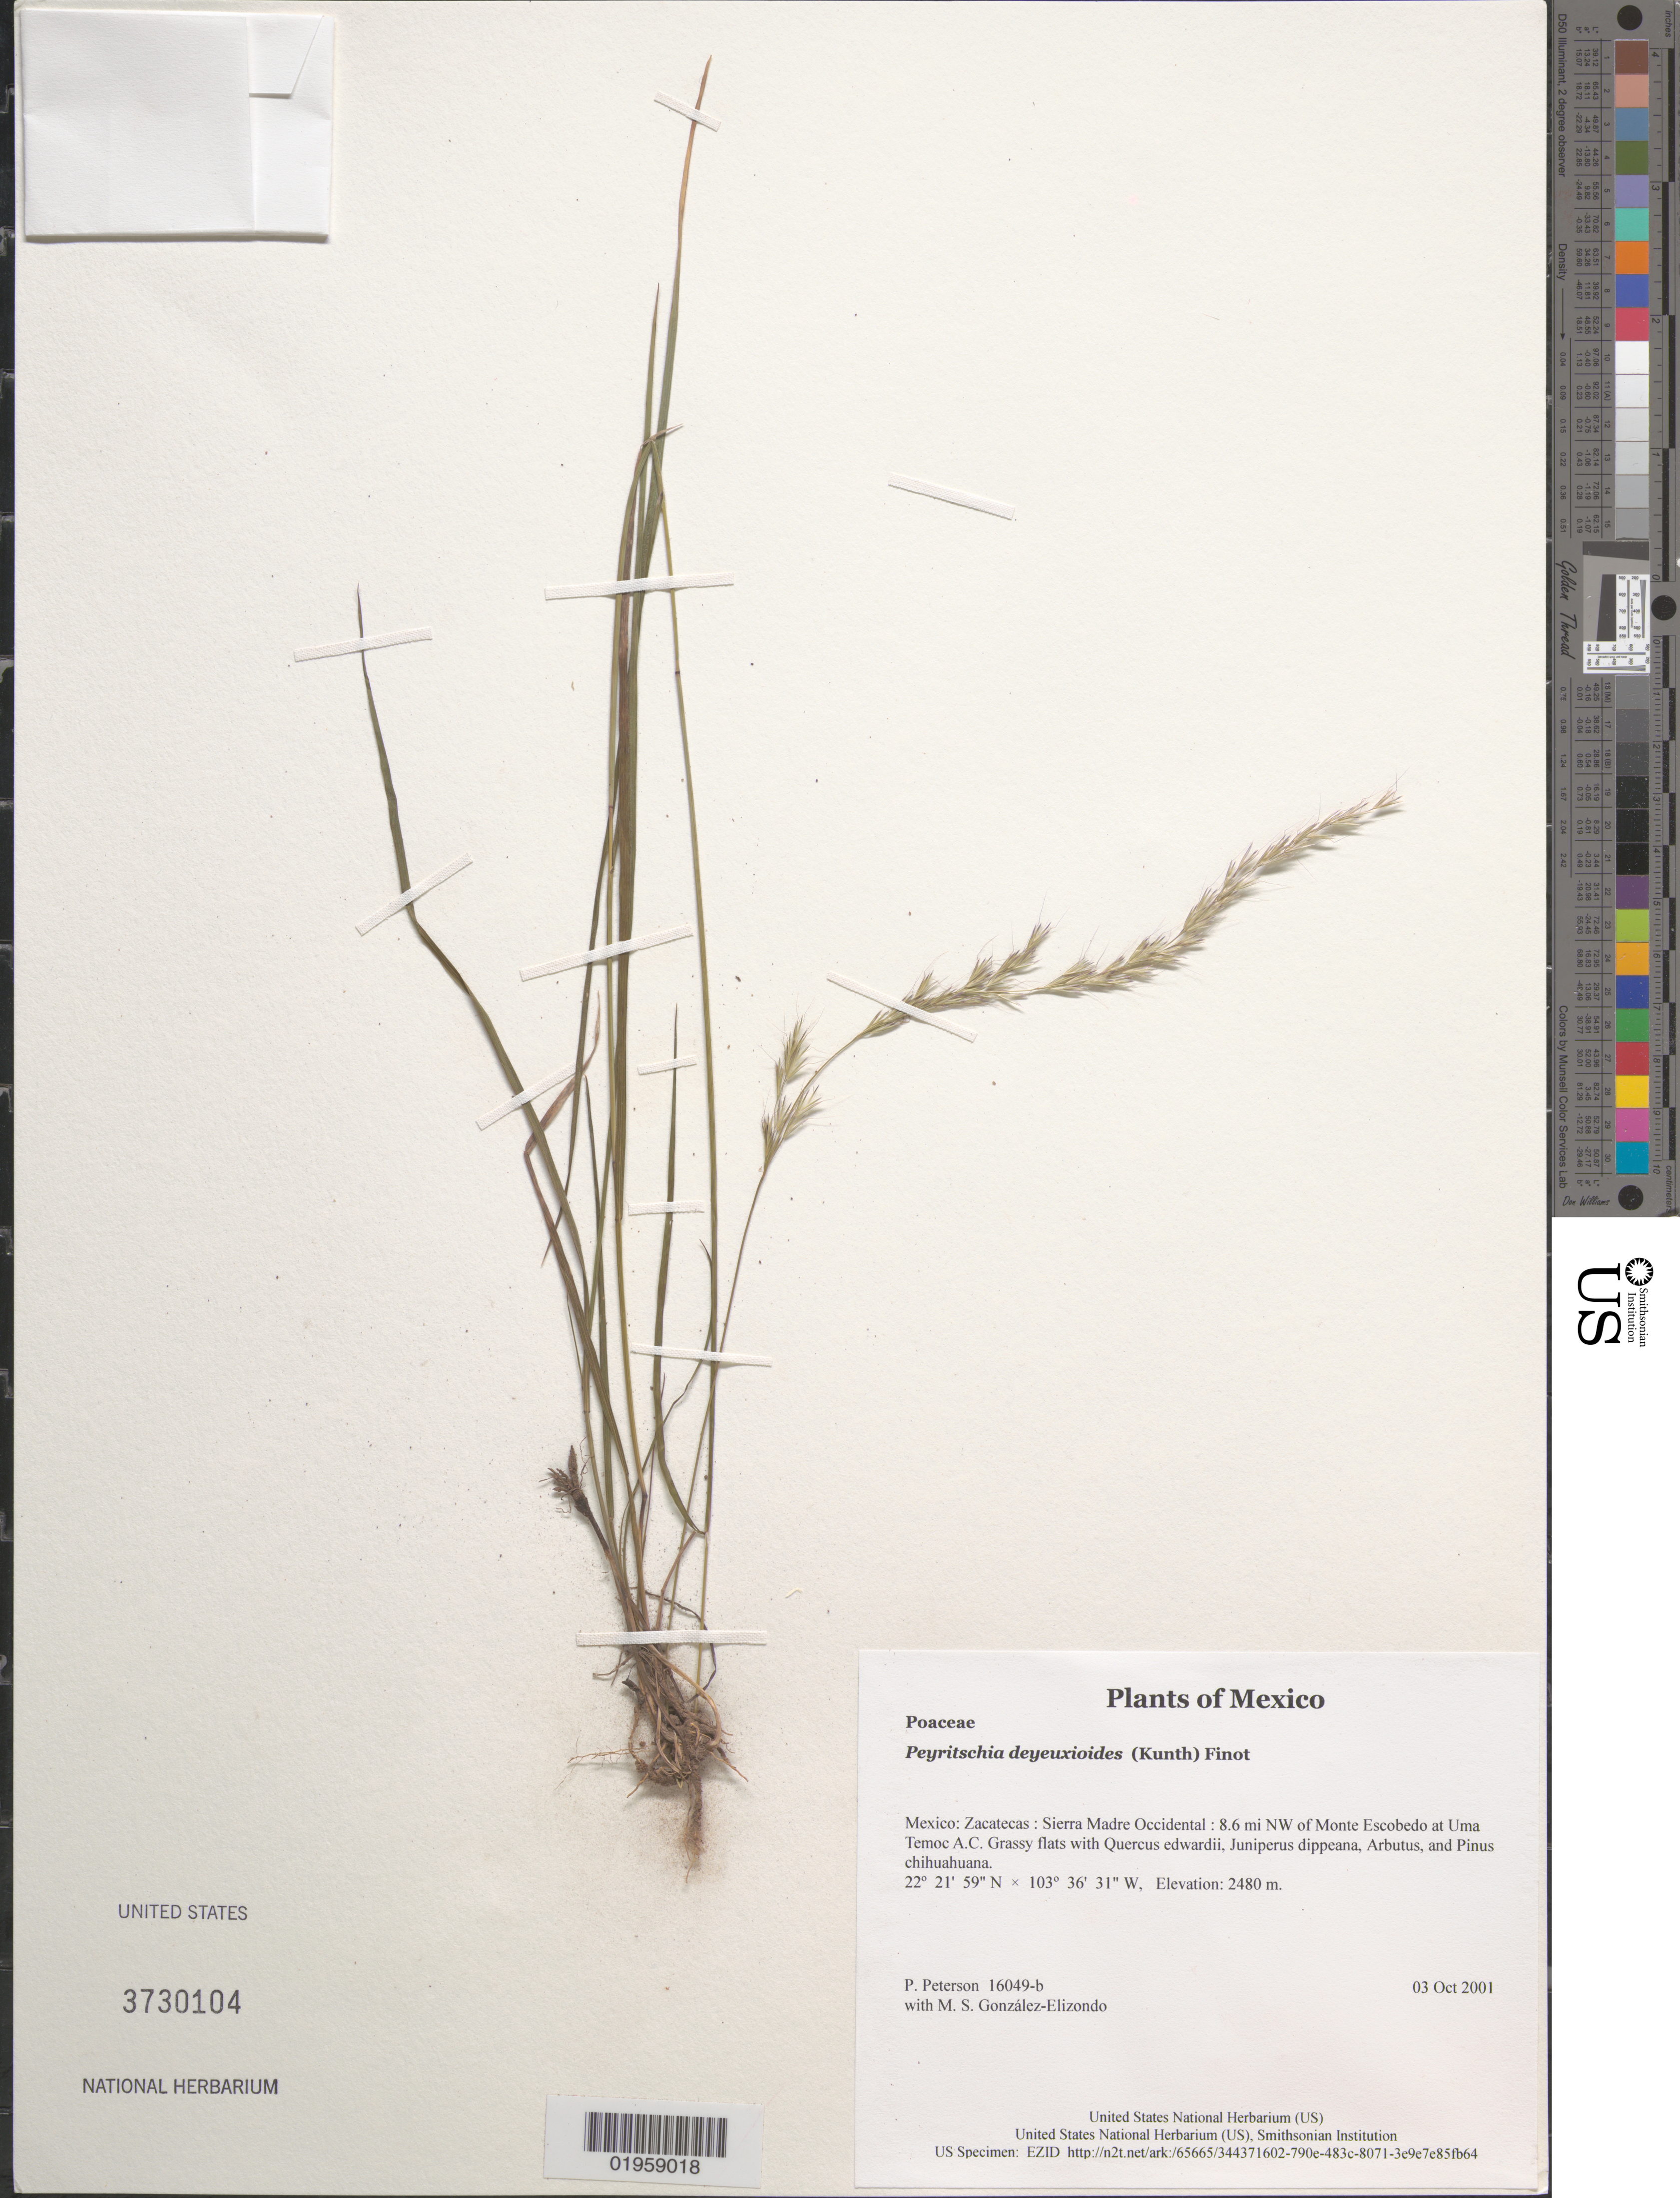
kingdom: Plantae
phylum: Tracheophyta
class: Liliopsida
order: Poales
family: Poaceae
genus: Peyritschia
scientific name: Peyritschia deyeuxioides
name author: (Kunth) Finot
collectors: P. M. Peterson & M. S. González-Elizondo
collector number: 16049-b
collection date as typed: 03 Oct 2001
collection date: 2001-10-03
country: Mexico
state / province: Zacatecas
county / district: Sierra Madre Occidental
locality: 8.6 mi NW of Monte Escobedo at Uma Temoc A.C. Grassy flats with Quercus edwardii, Juniperus dippeana, Arbutus, and Pinus chihuahuana.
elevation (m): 2480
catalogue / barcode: US 3730104